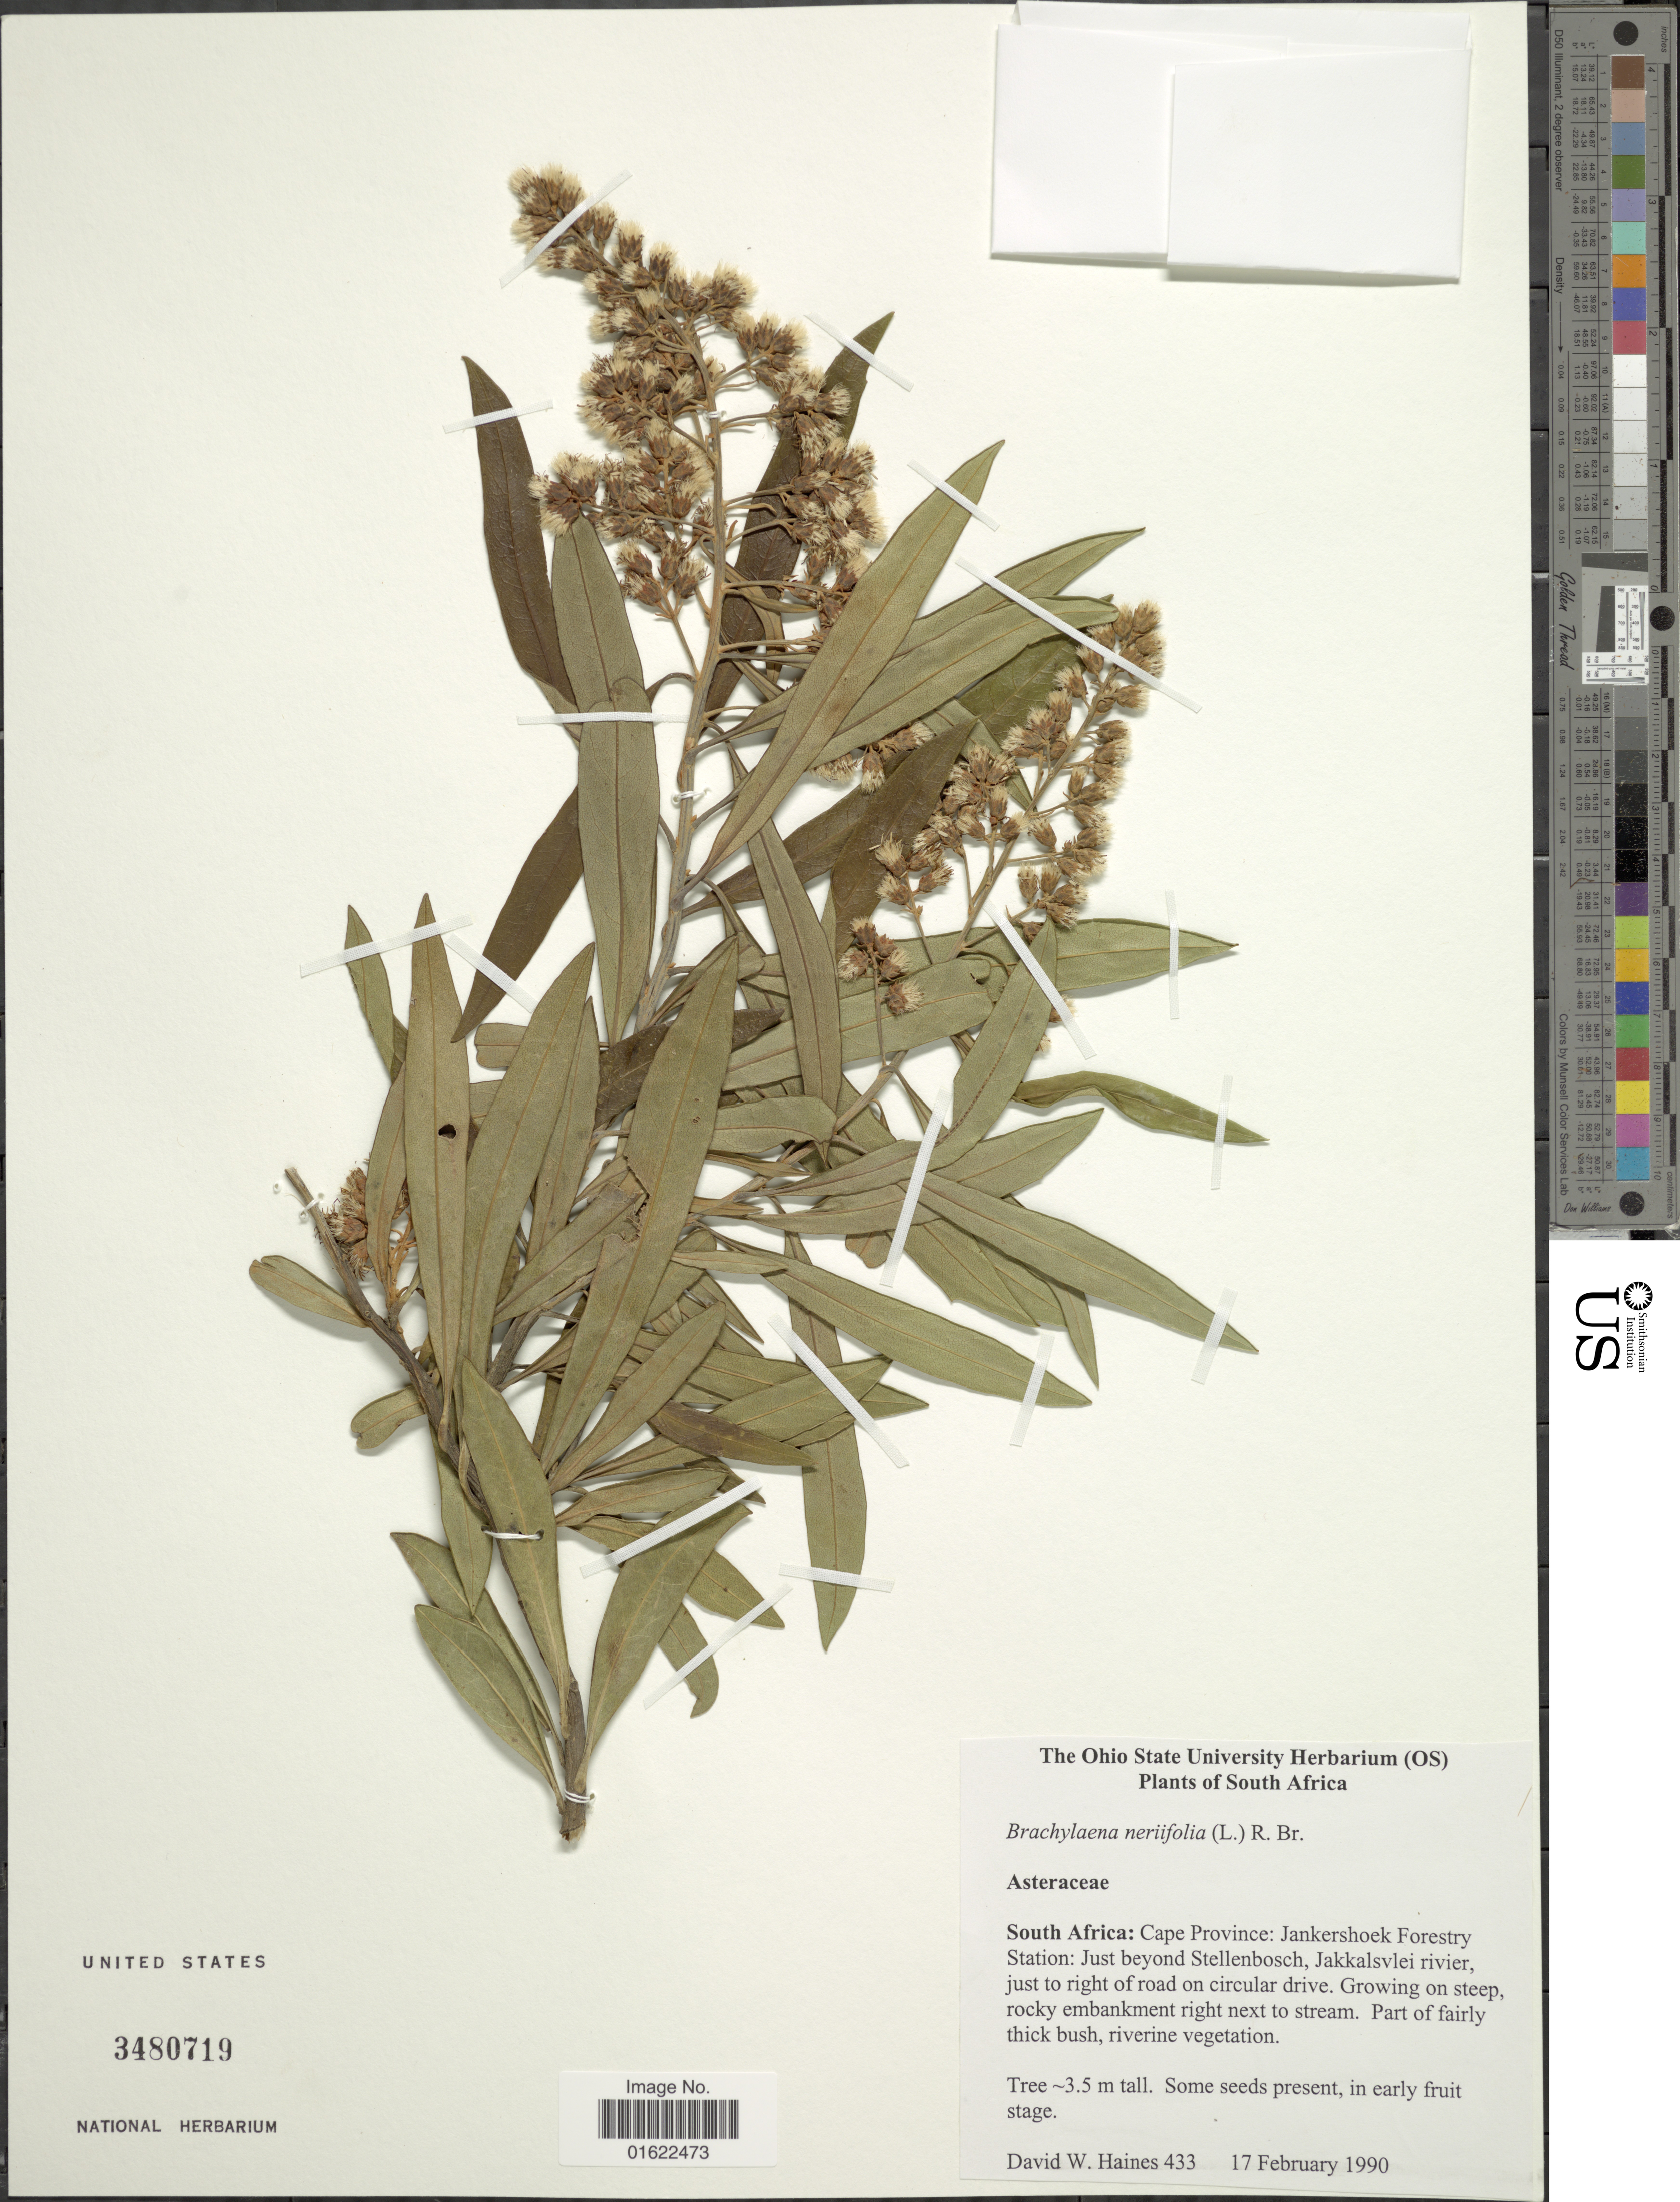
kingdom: Plantae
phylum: Tracheophyta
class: Magnoliopsida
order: Asterales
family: Asteraceae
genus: Brachylaena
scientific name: Brachylaena neriifolia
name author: (L.) R. Br.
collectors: D. Haines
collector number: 433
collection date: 1990-02-17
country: South Africa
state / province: Western Cape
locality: Jankershoek Forestry Station: Just beyond Stellenbosch, Jakkalsvlei river, just to right of road on circular drive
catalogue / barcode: US 3480719